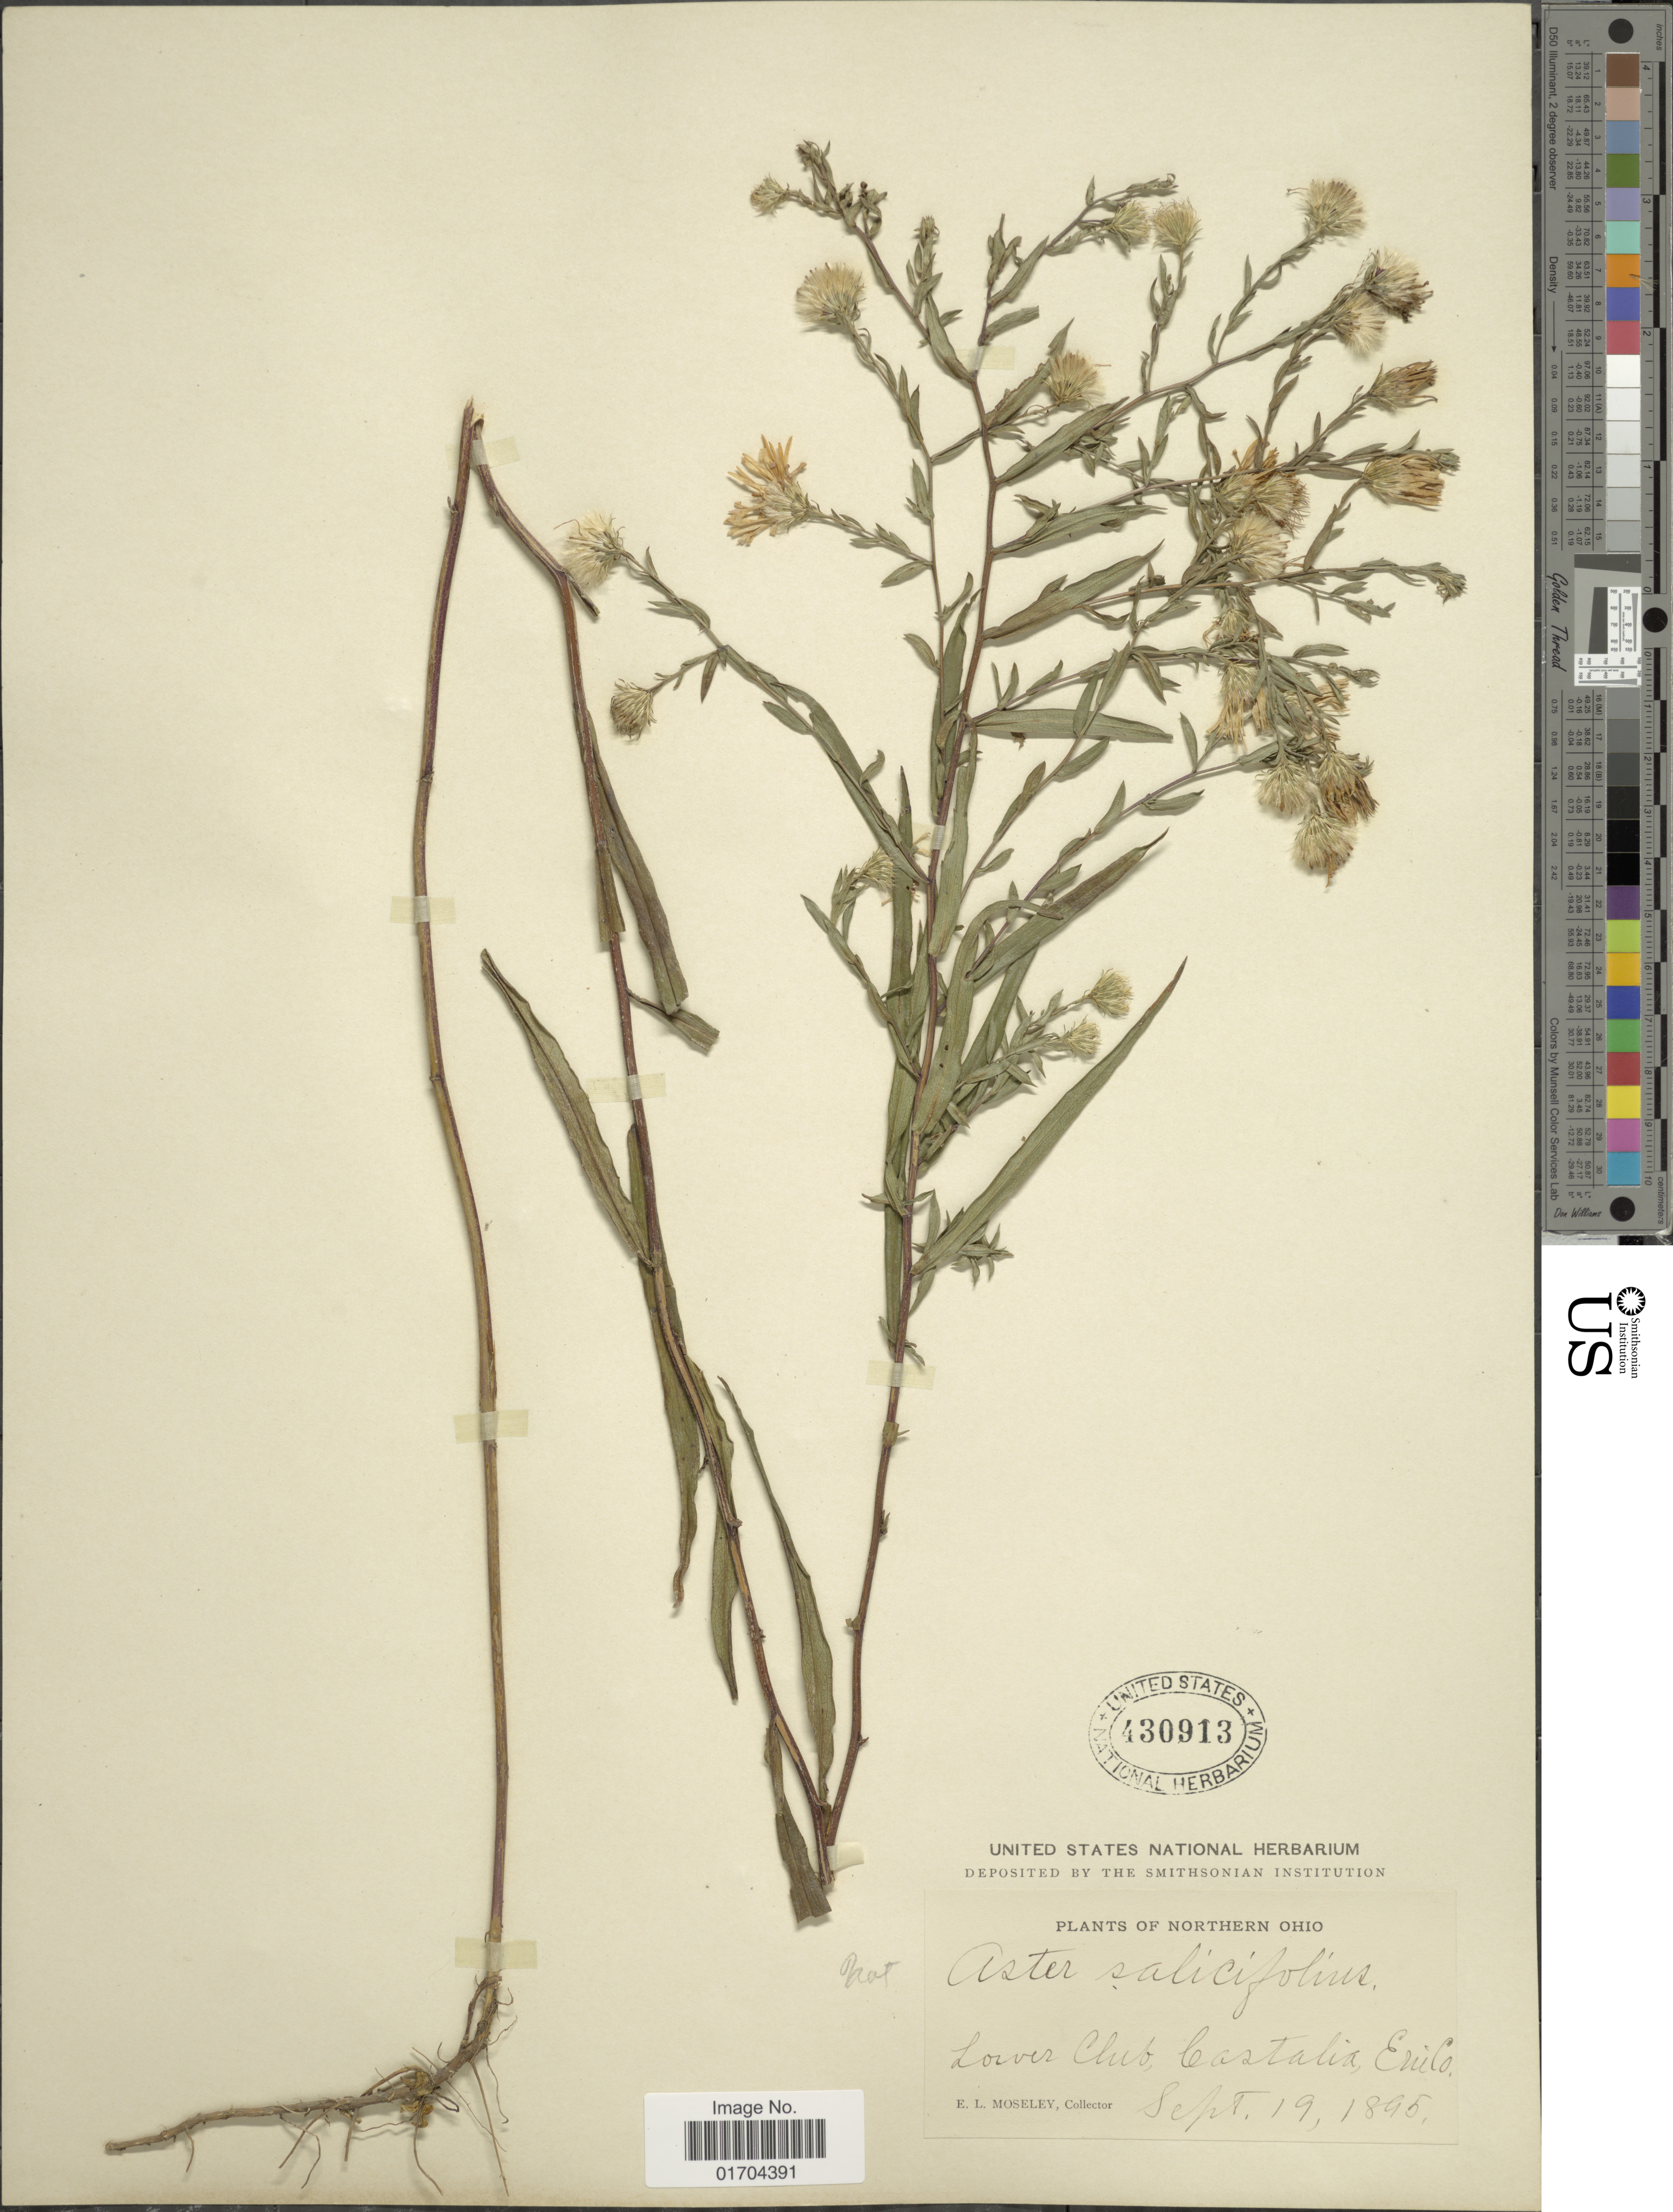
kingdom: Plantae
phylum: Tracheophyta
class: Magnoliopsida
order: Asterales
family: Asteraceae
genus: Symphyotrichum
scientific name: Symphyotrichum sp.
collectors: E. Moseley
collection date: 1895-09-19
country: United States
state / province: Ohio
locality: Northern Ohio, Lower Club, Castalia, Erie Co.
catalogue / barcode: US 430913